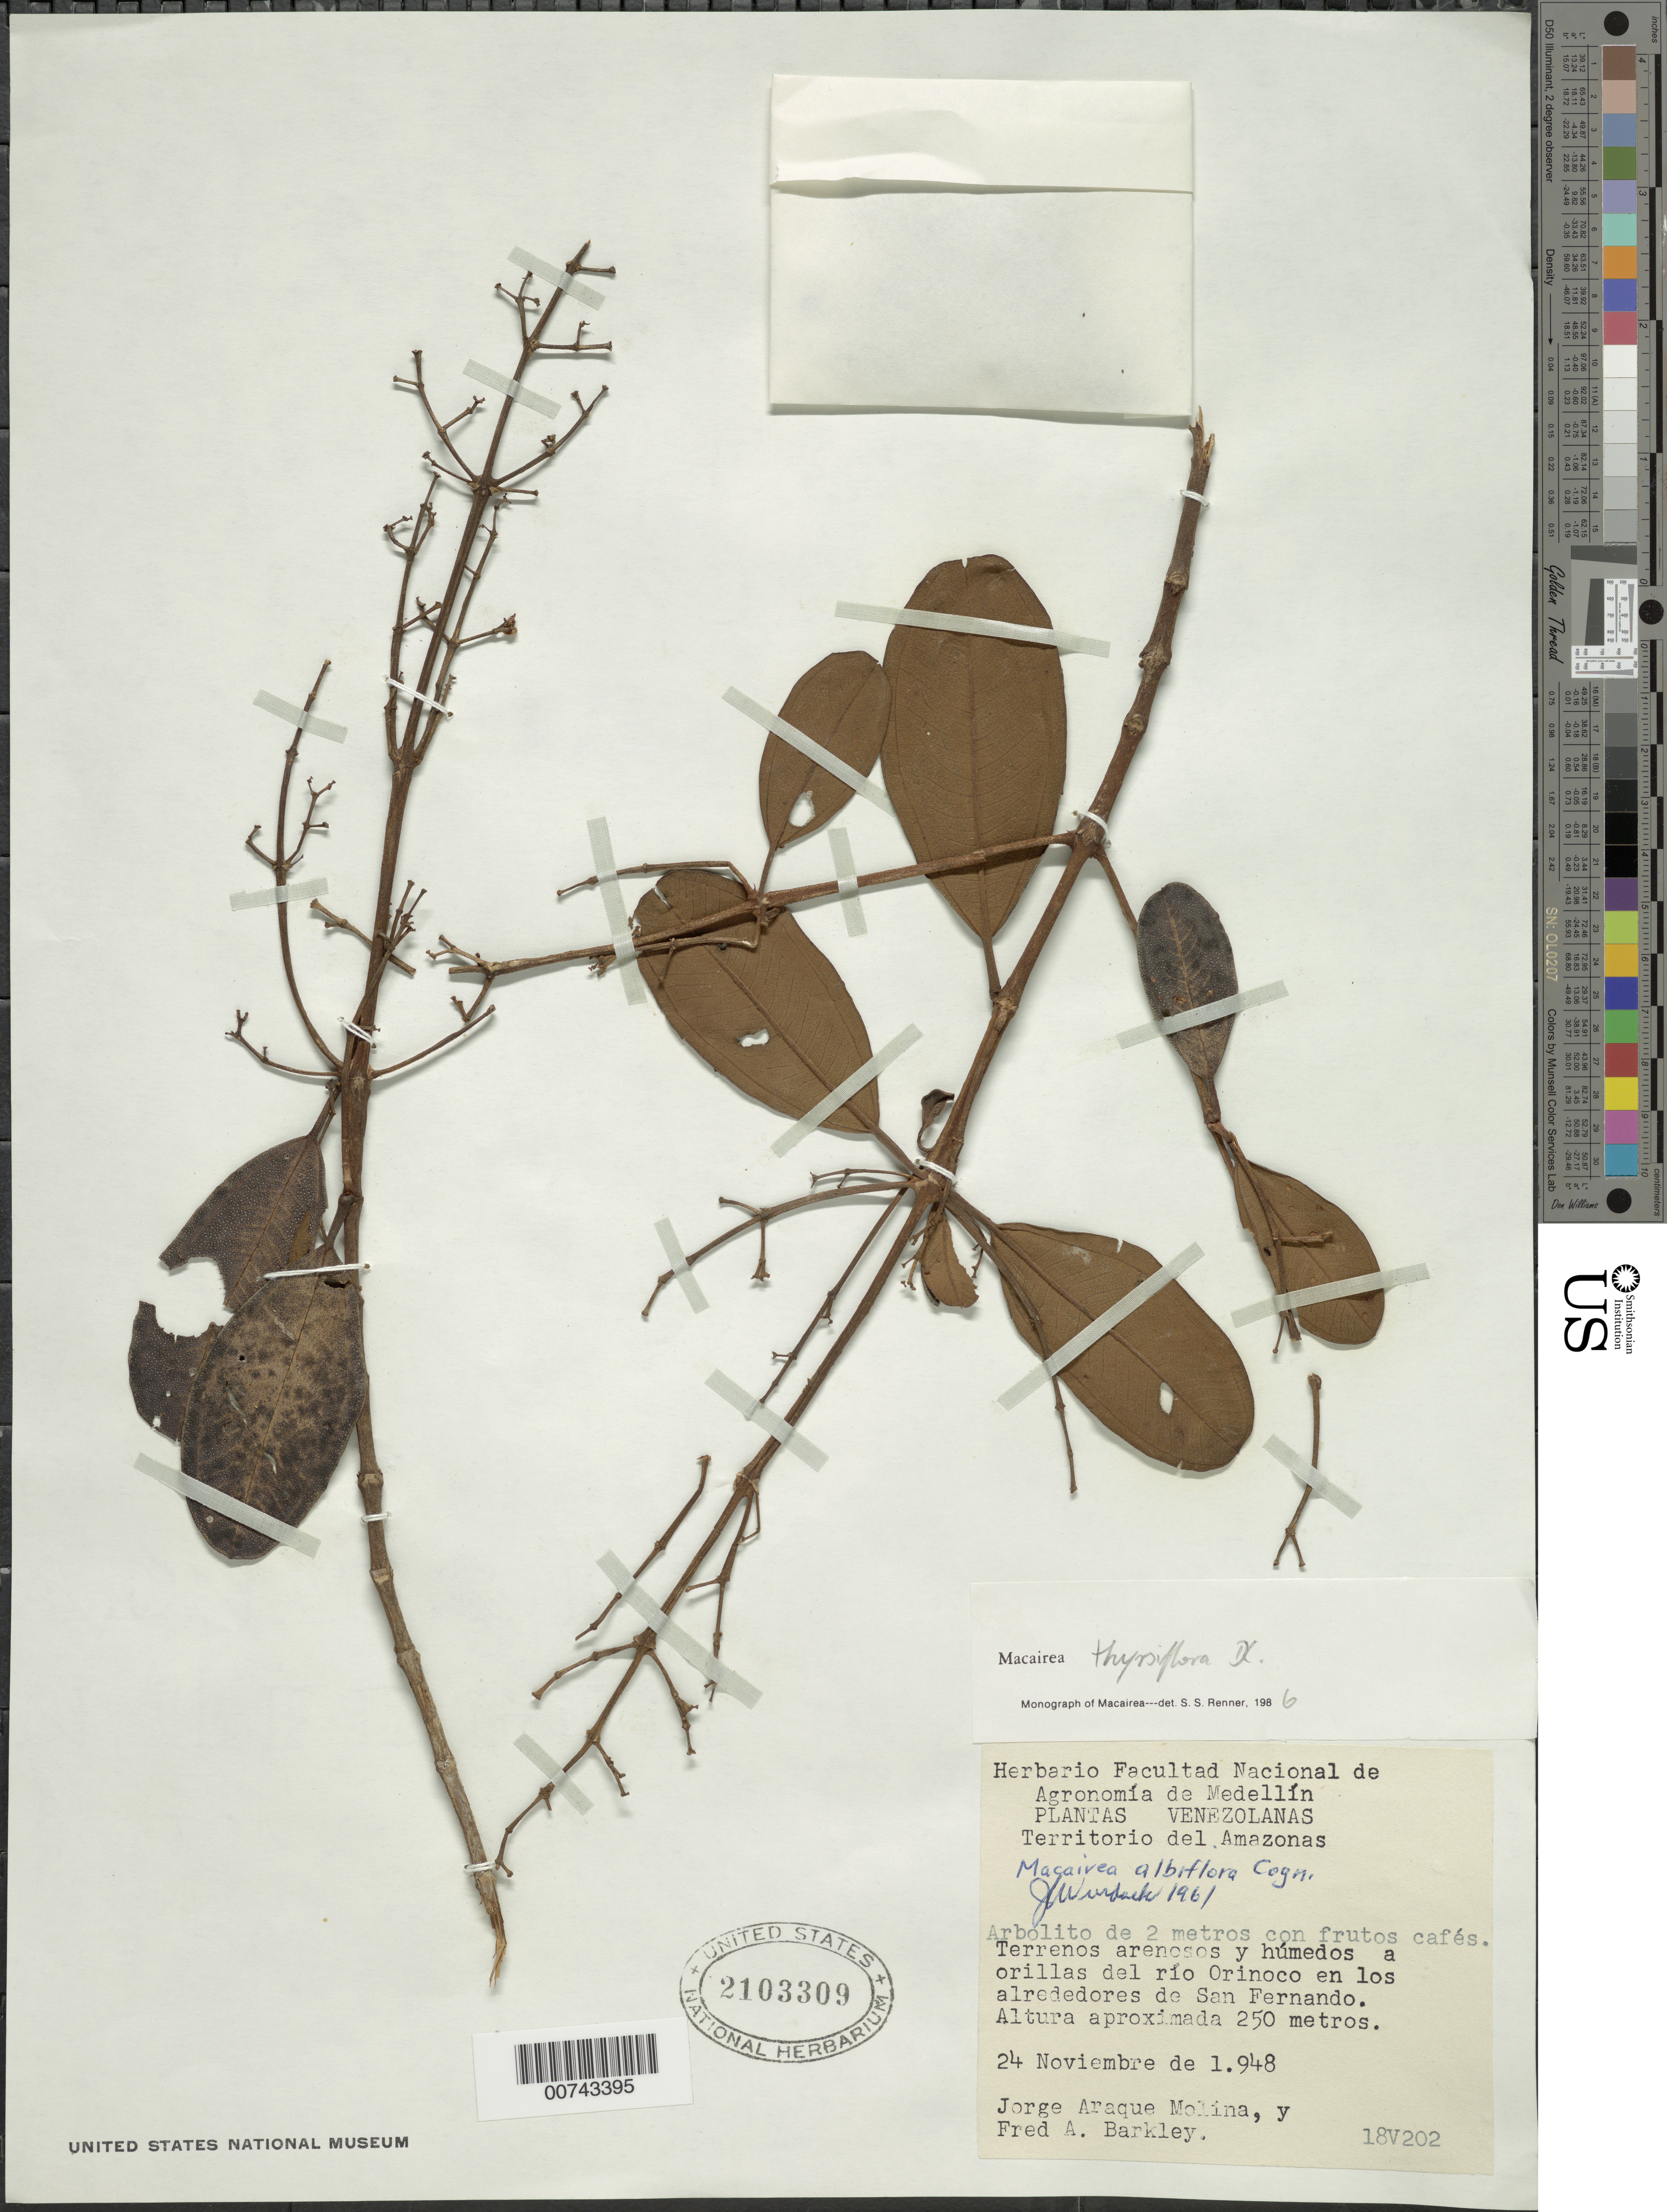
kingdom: Plantae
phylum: Tracheophyta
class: Magnoliopsida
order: Myrtales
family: Melastomataceae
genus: Macairea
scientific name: Macairea thyrsiflora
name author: DC.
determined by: Nunes da Silva, Diego, (RB), Jardim Botanico do Rio de Janeiro - Herbario (BRAZIL)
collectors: J. A. Molina & F. A. Barkley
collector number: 202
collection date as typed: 24-Nov-48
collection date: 1948-11-24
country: Venezuela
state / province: Amazonas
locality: Río Orinoco en los alrededores de San Fernando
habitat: Terrenos arenosos y humedos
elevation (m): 250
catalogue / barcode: US 2103309